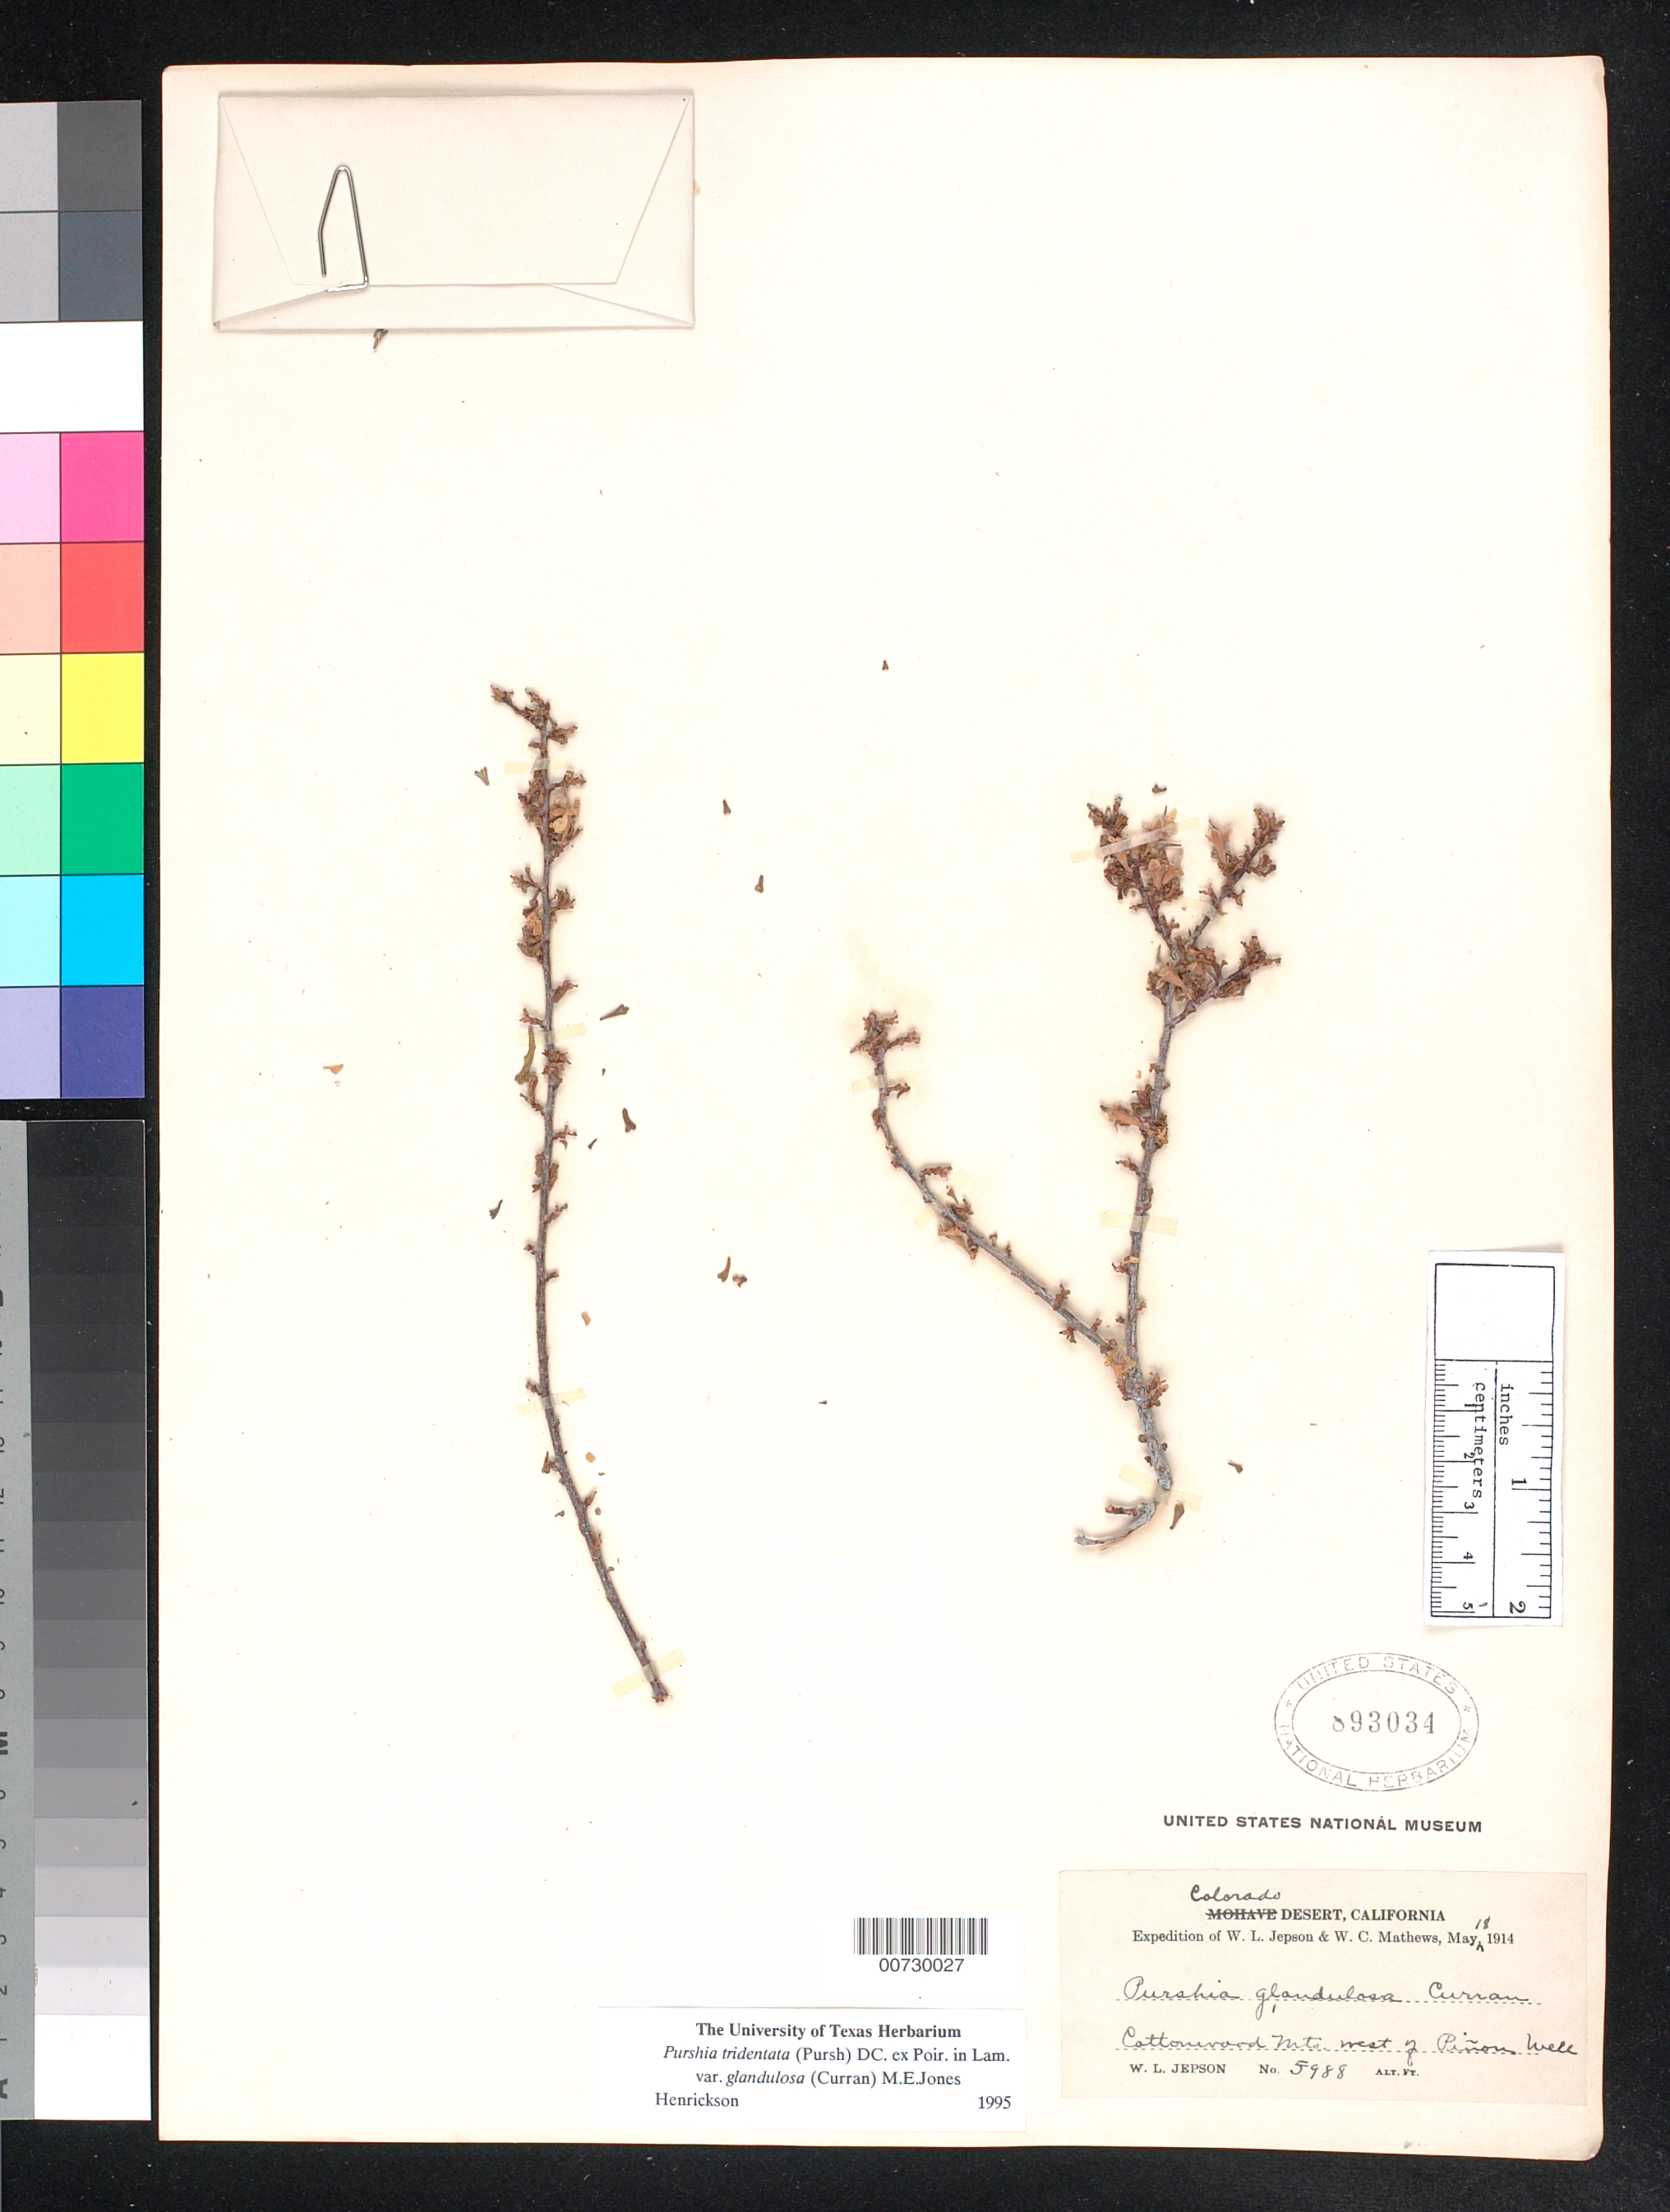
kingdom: Plantae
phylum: Tracheophyta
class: Magnoliopsida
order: Rosales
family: Rosaceae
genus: Purshia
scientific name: Purshia tridentata var. glandulosa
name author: (Curran) M.E. Jones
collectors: W. L. Jepson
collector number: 5988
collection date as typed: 18 May 1914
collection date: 1914-05-18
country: United States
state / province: California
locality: Colorado Desert, Pinon Well Mts.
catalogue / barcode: US 893034